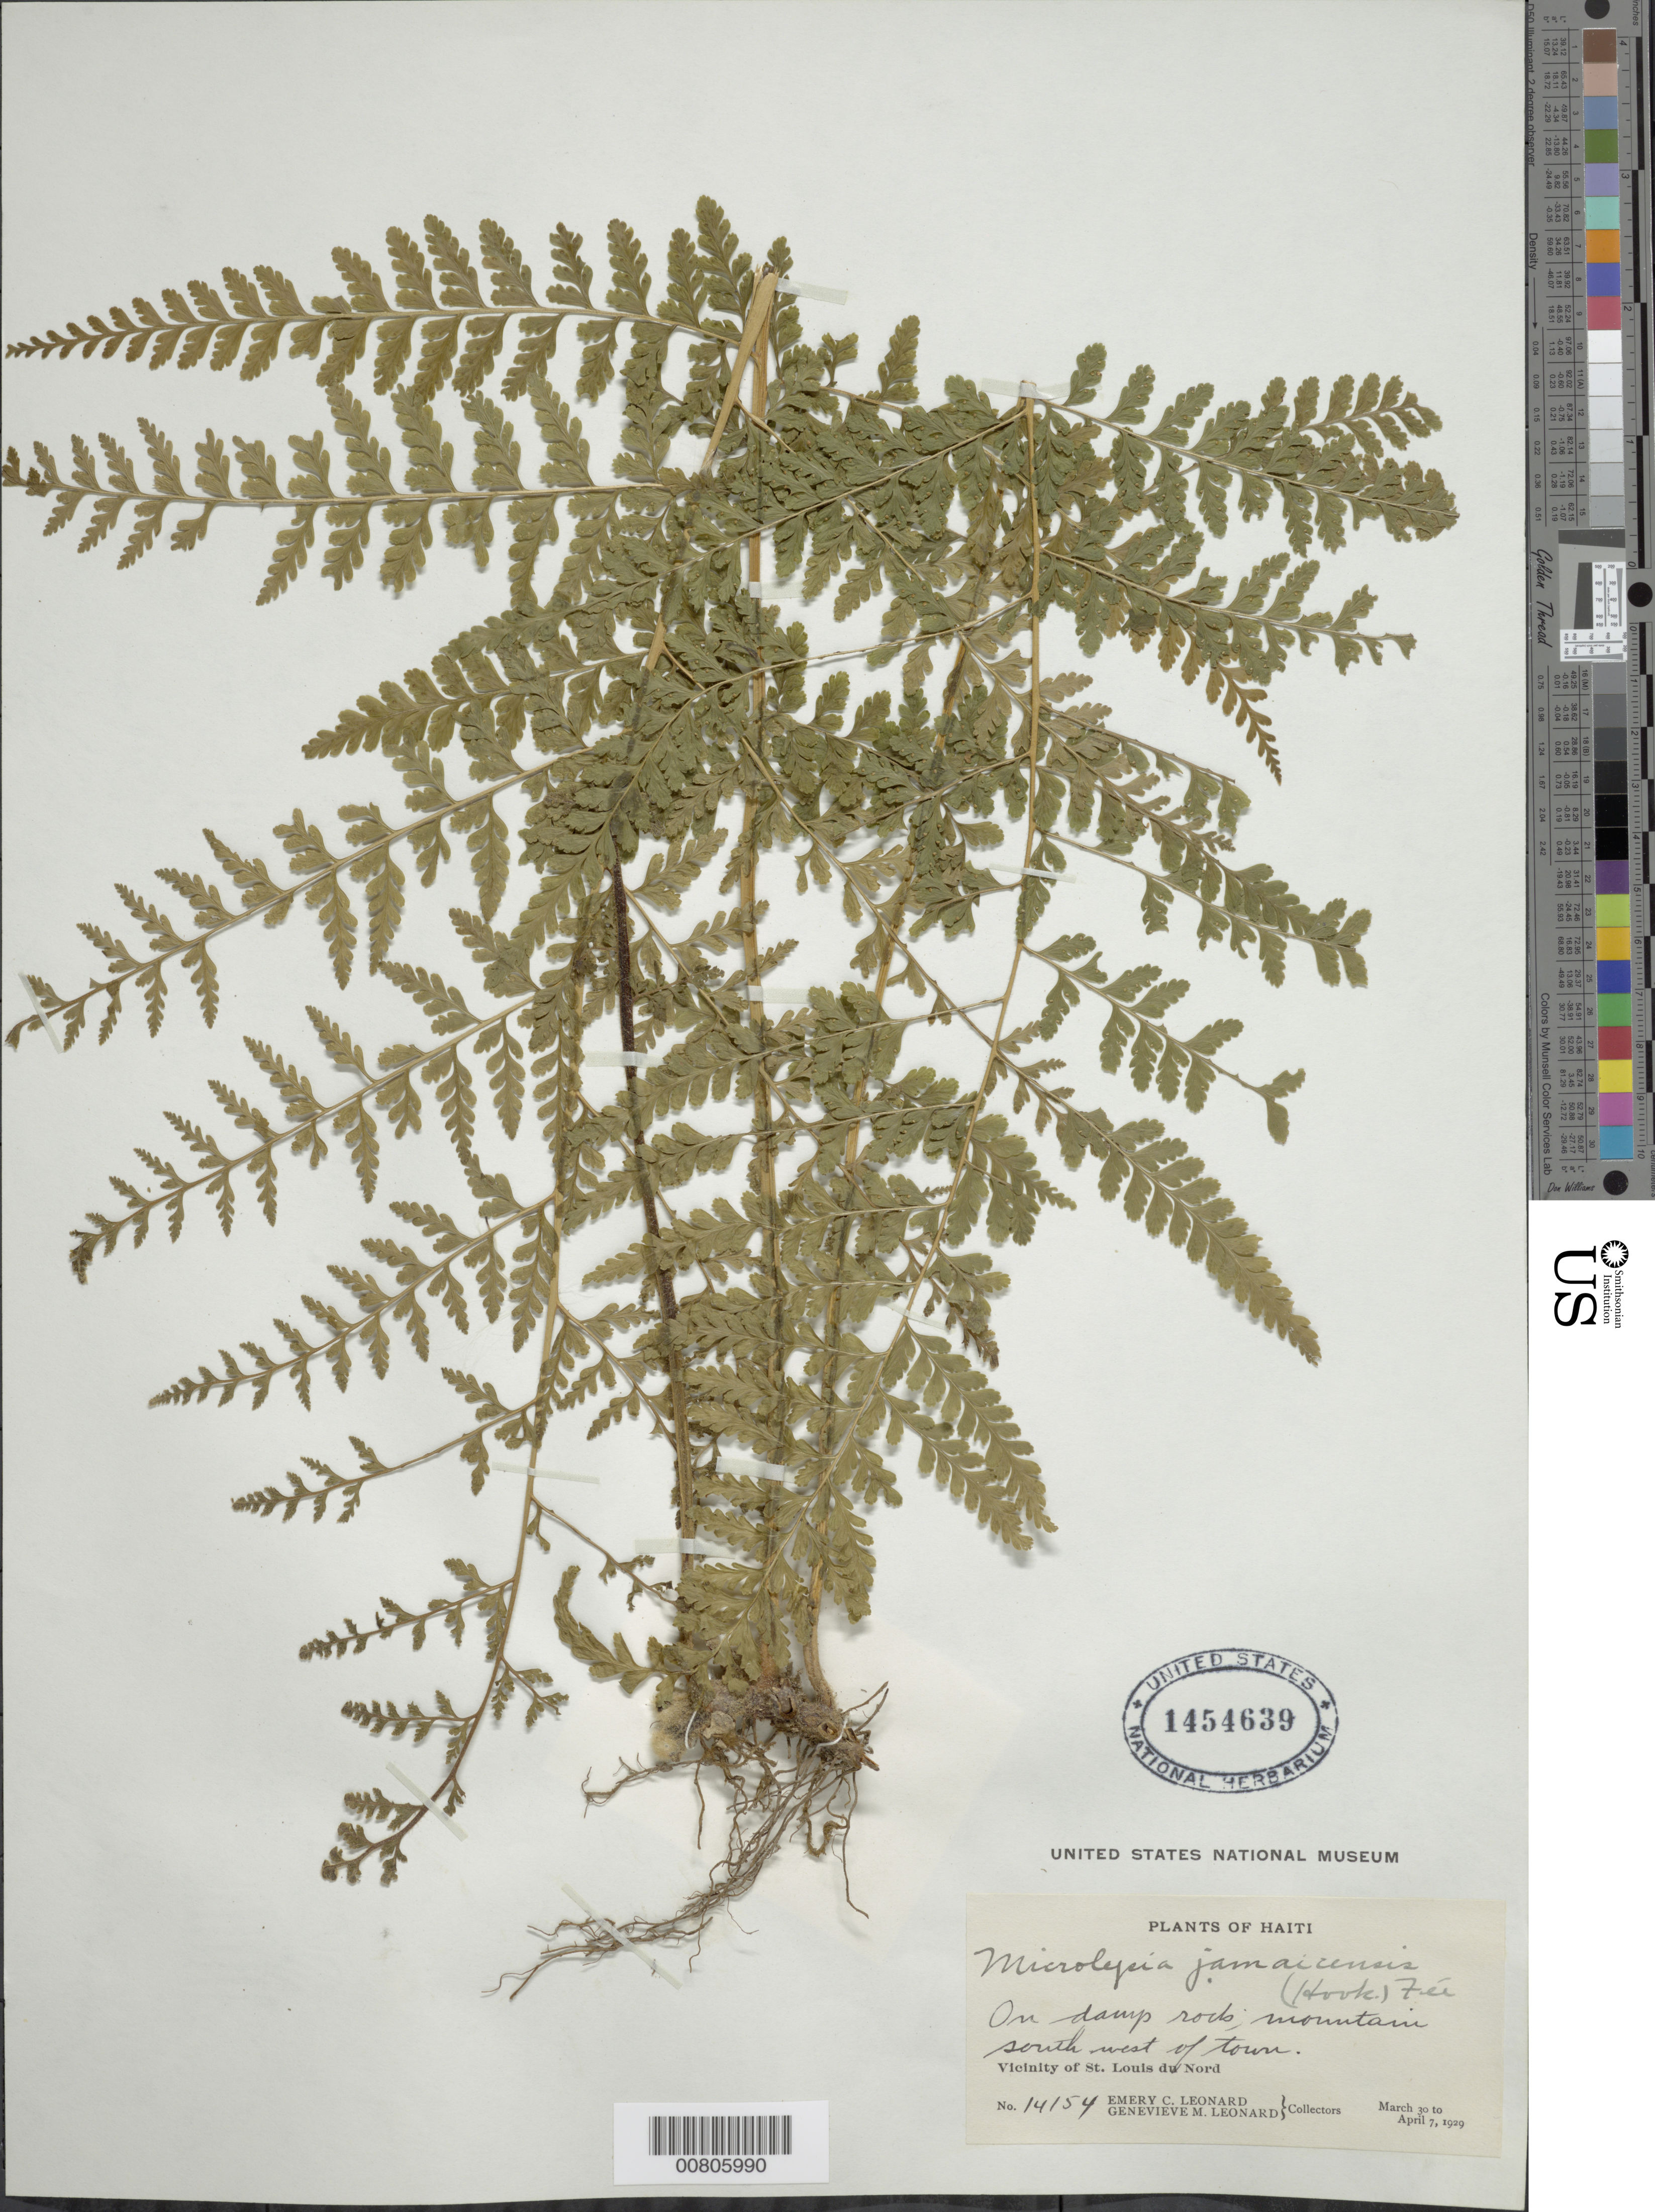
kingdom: Plantae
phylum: Tracheophyta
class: Polypodiopsida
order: Polypodiales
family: Dennstaedtiaceae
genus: Microlepia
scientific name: Microlepia jamaicensis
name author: (Hook.) Fée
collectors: E. C. Leonard & G. M. Leonard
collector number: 14154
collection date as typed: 30 Mar 1929 to 07 Apr 1929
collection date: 1929-03-30/1929-04-07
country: Haiti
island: Hispaniola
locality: St. Louis du Nord, SW of town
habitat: Mountain, damp rock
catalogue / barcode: US 1454639